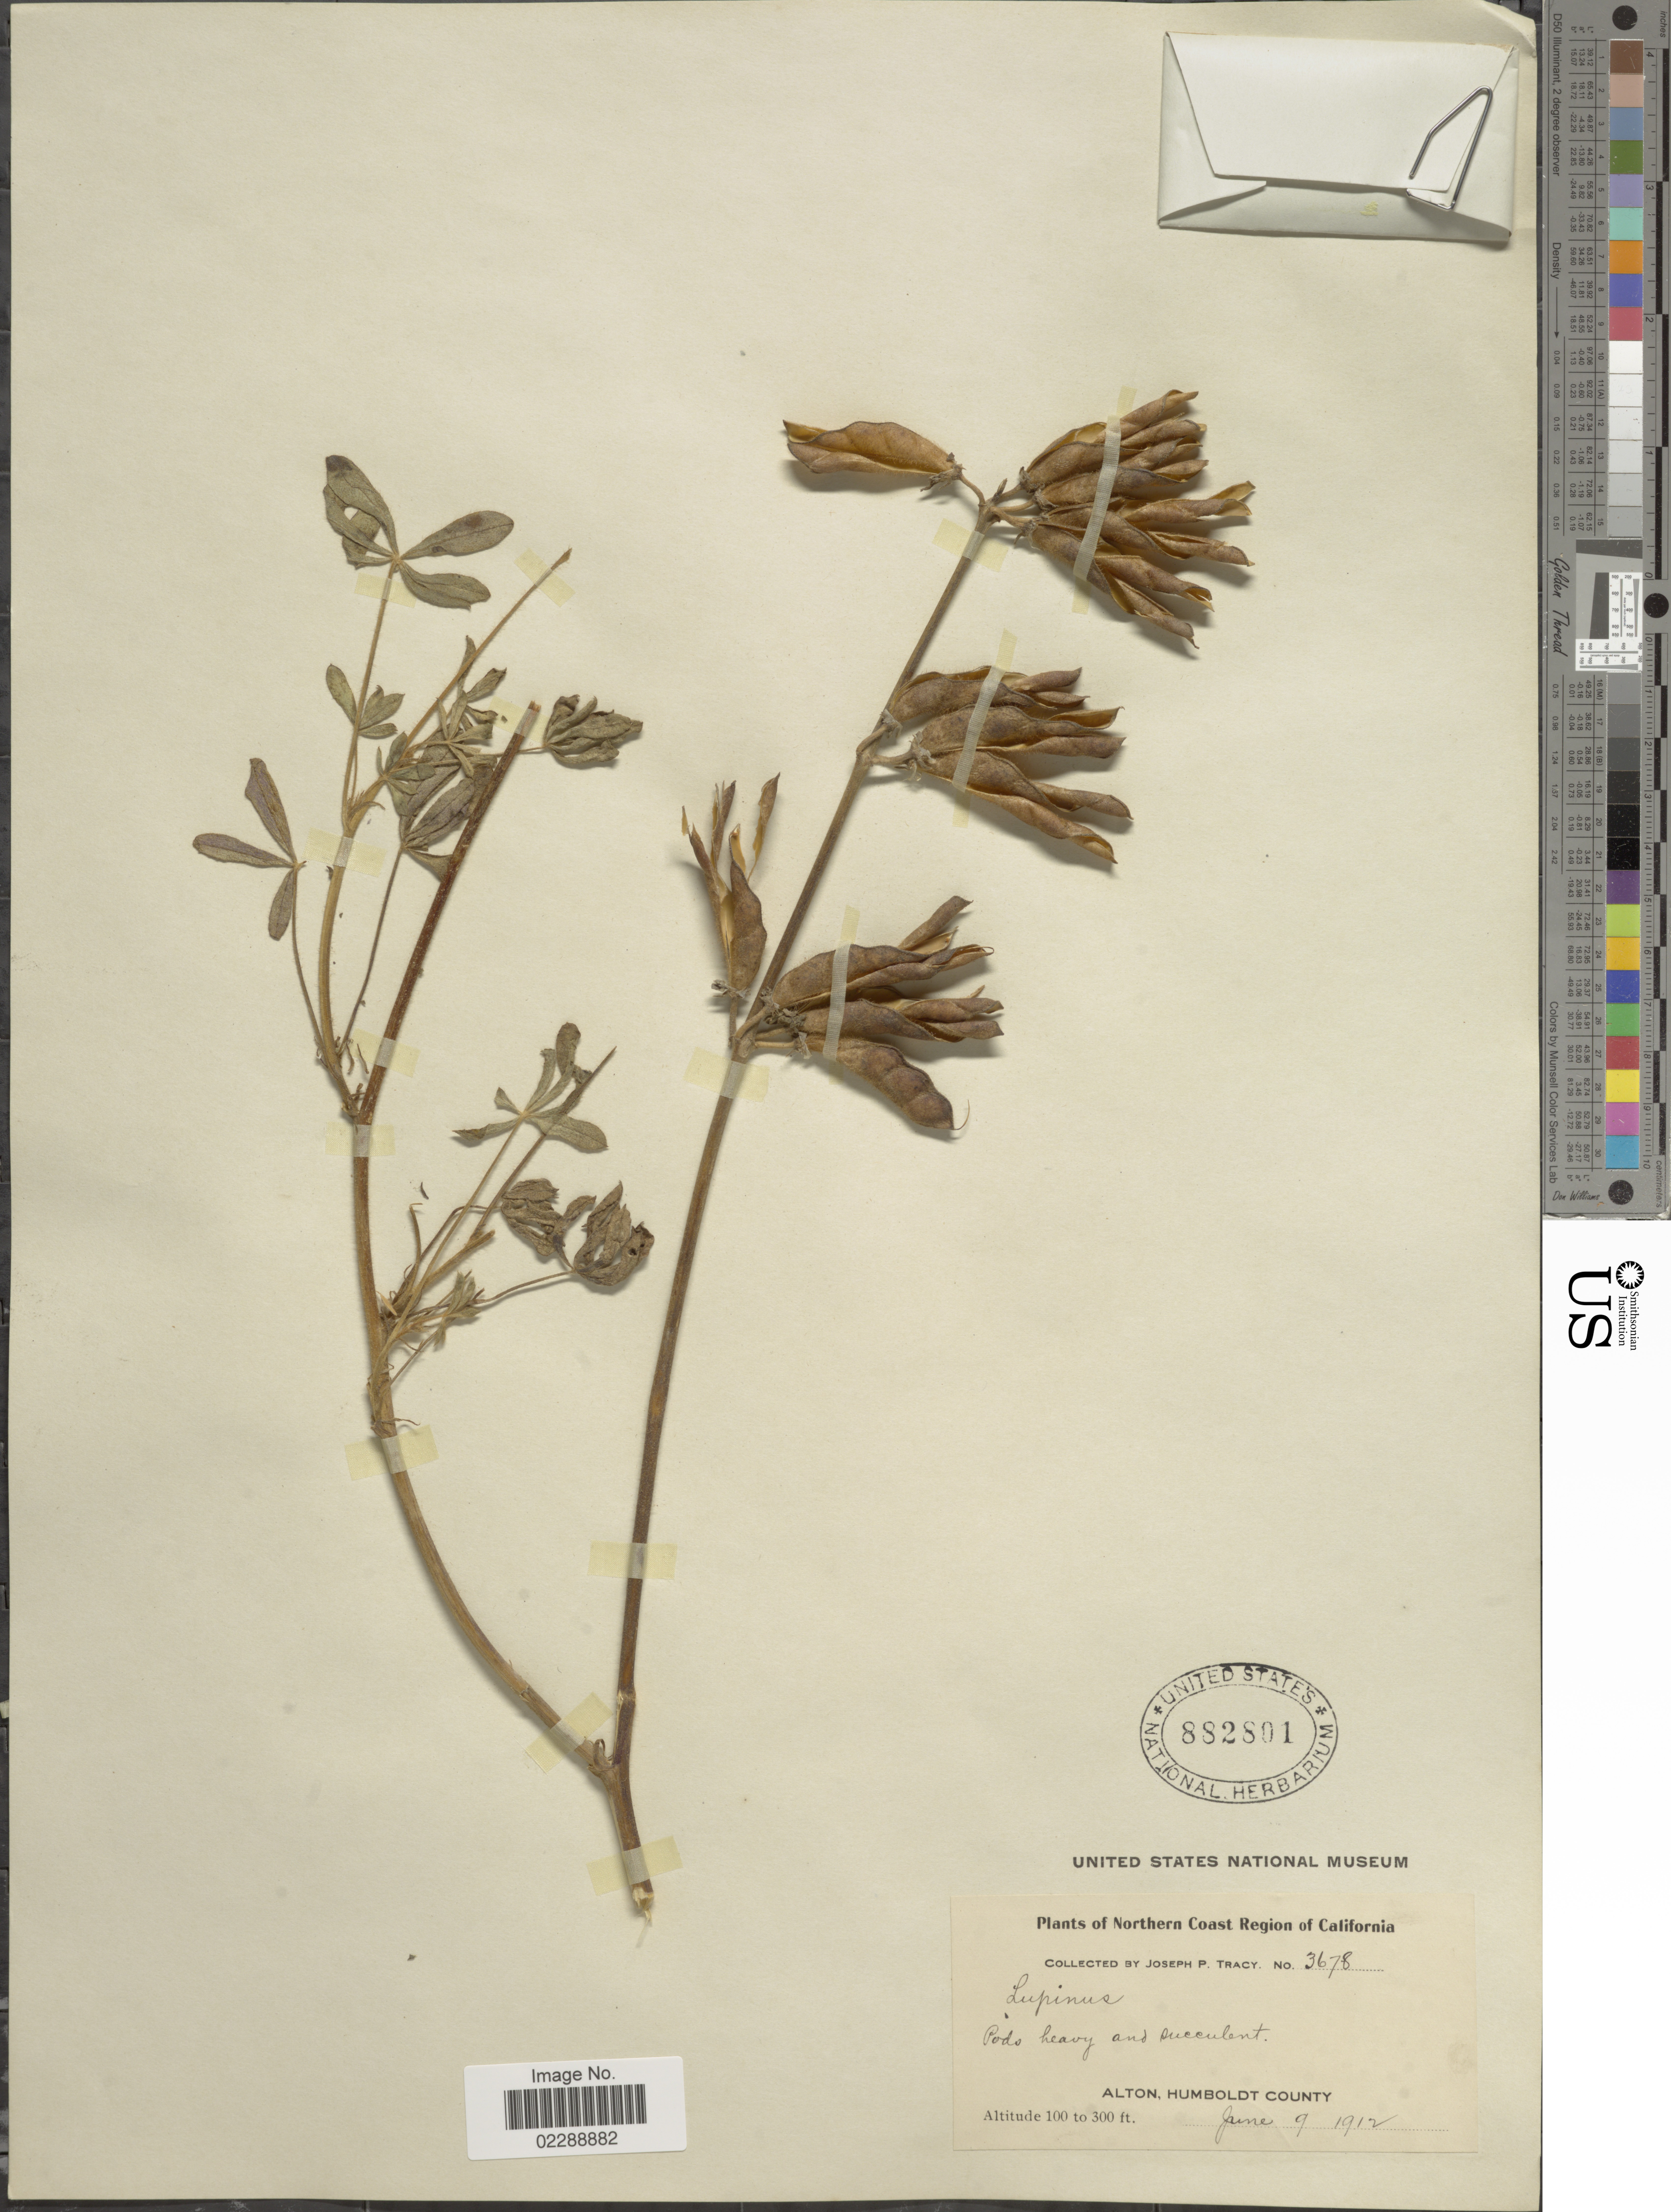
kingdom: Plantae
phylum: Tracheophyta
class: Magnoliopsida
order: Fabales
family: Fabaceae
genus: Lupinus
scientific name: Lupinus sp.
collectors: J. Tracy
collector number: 3678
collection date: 1912-06-09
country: United States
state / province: California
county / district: Humboldt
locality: Northern Coast Region of California, Alton, Humboldt County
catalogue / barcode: US 882801